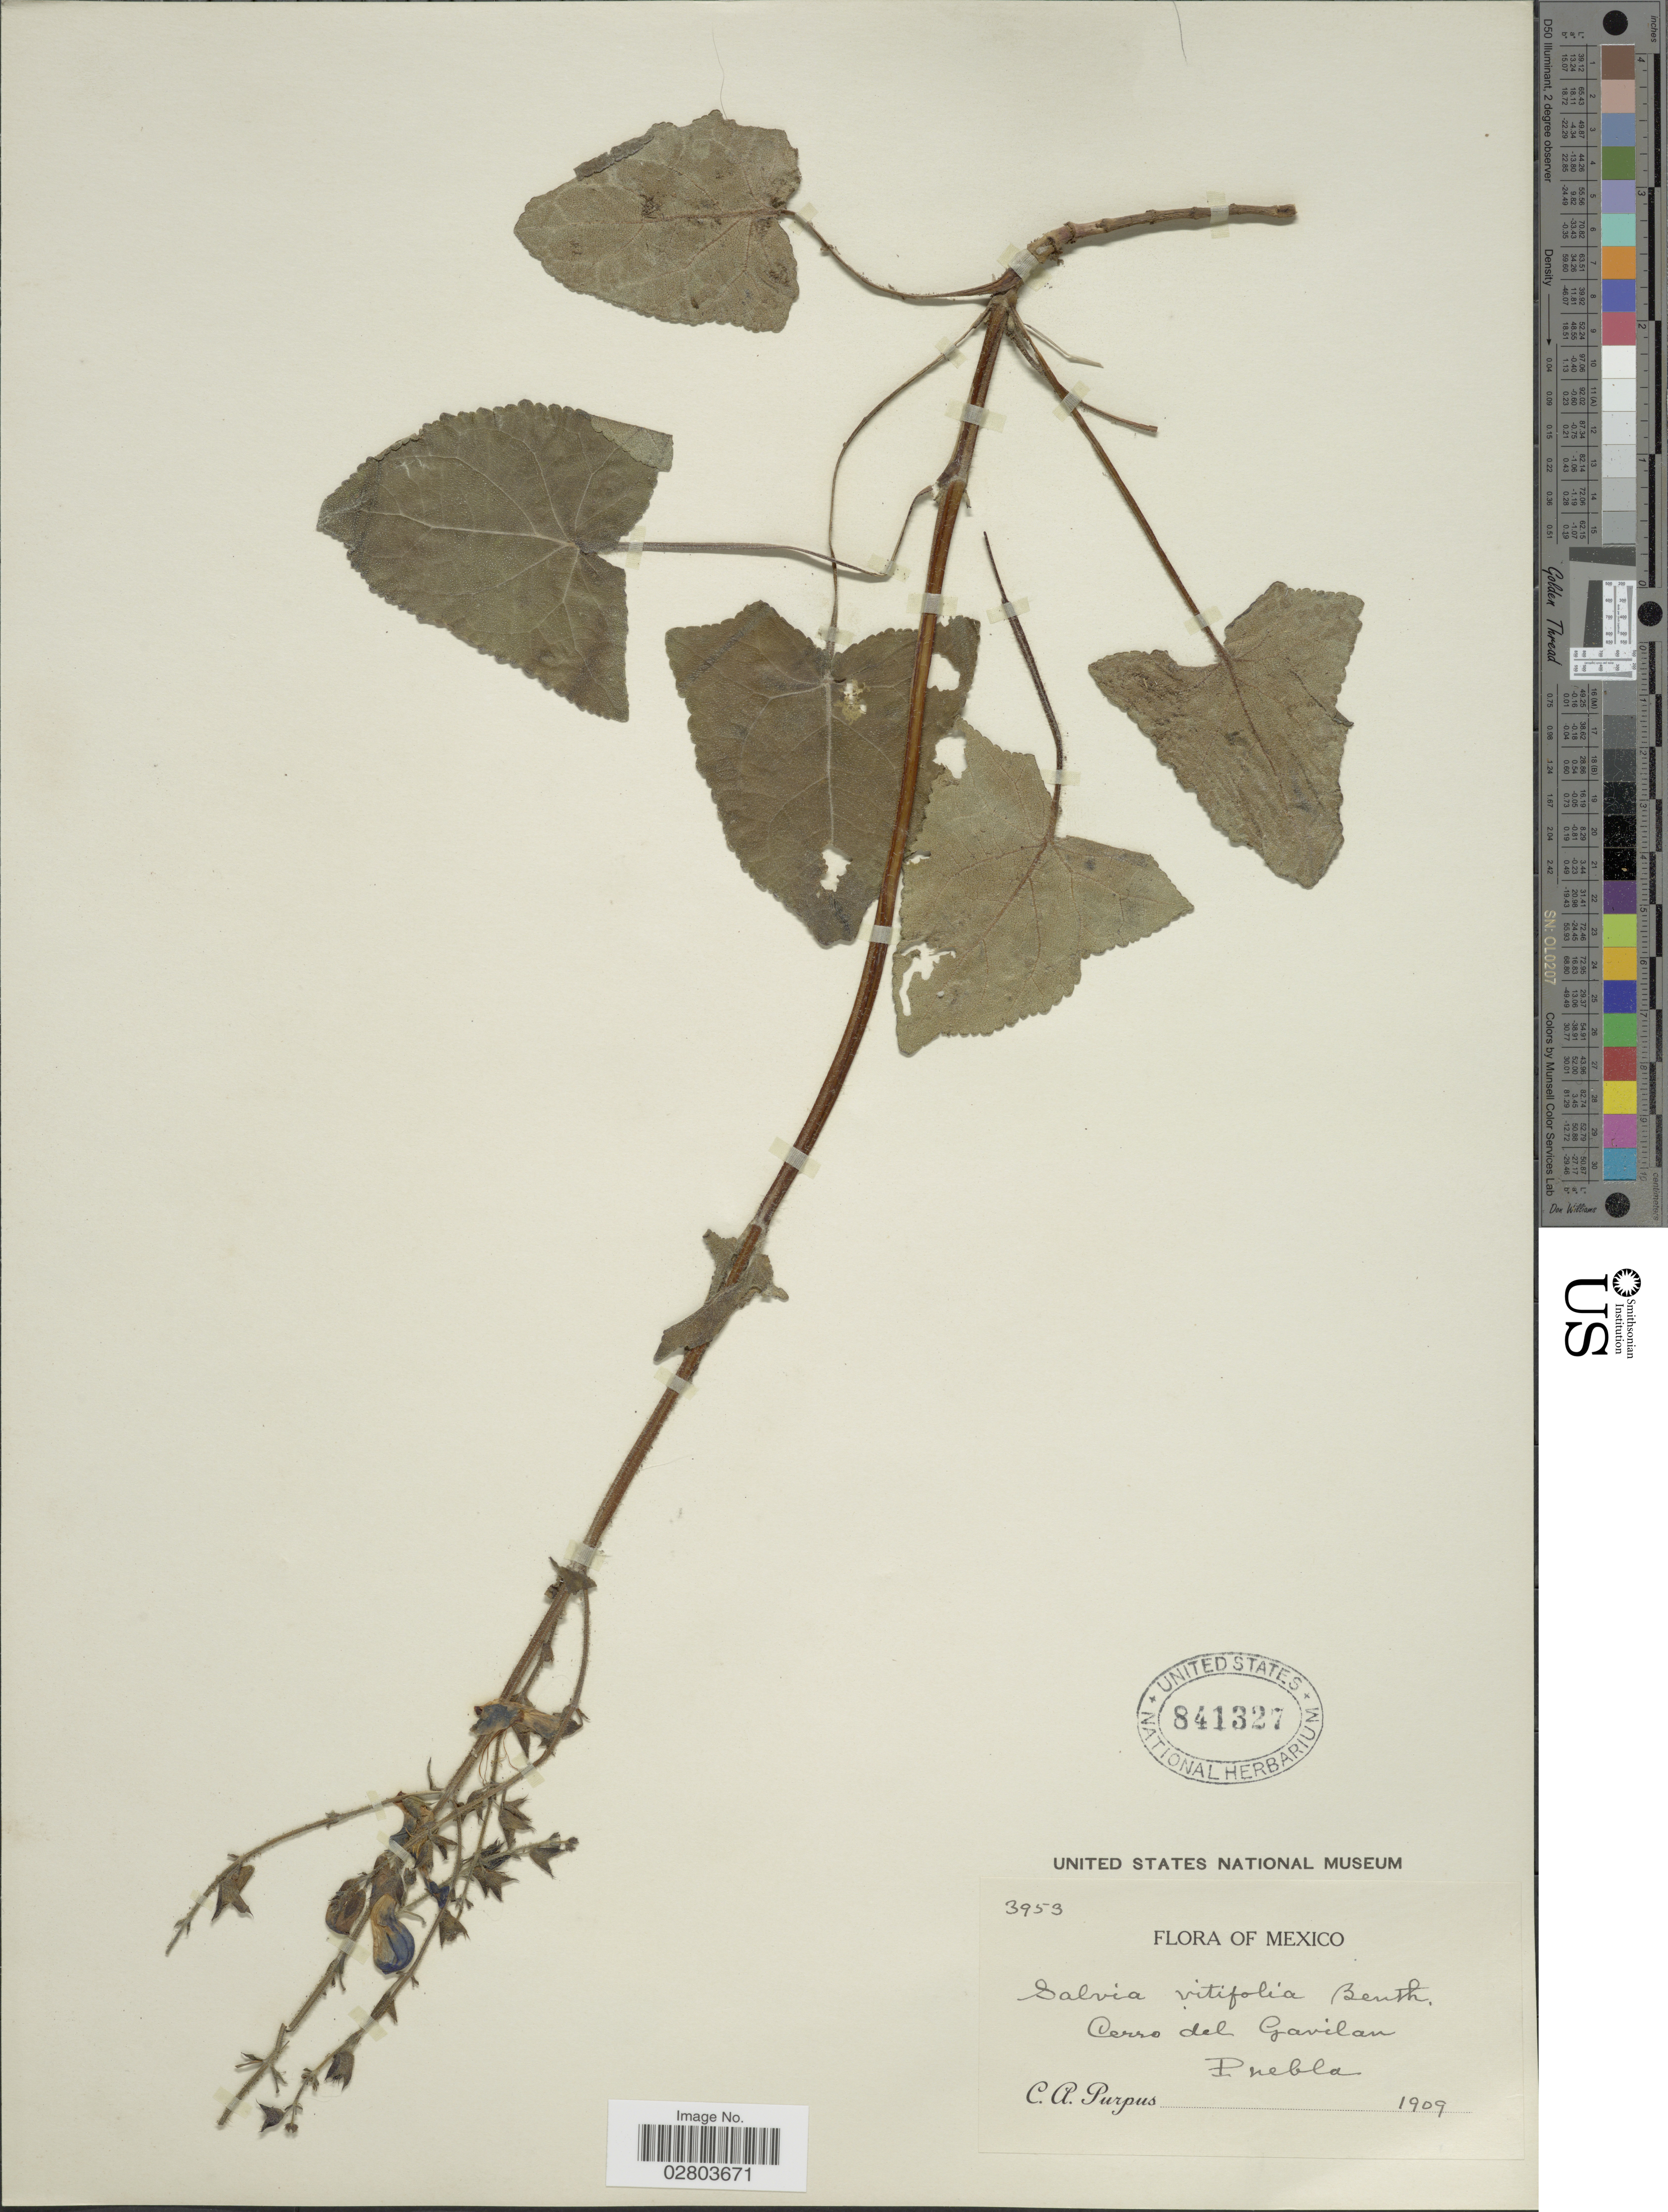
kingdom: Plantae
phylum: Tracheophyta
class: Magnoliopsida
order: Lamiales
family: Lamiaceae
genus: Salvia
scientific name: Salvia vitifolia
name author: Benth.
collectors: C. A. Purpus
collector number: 3953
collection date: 1909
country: Mexico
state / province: Puebla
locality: Cerro del Gavilan.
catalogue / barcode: US 841327